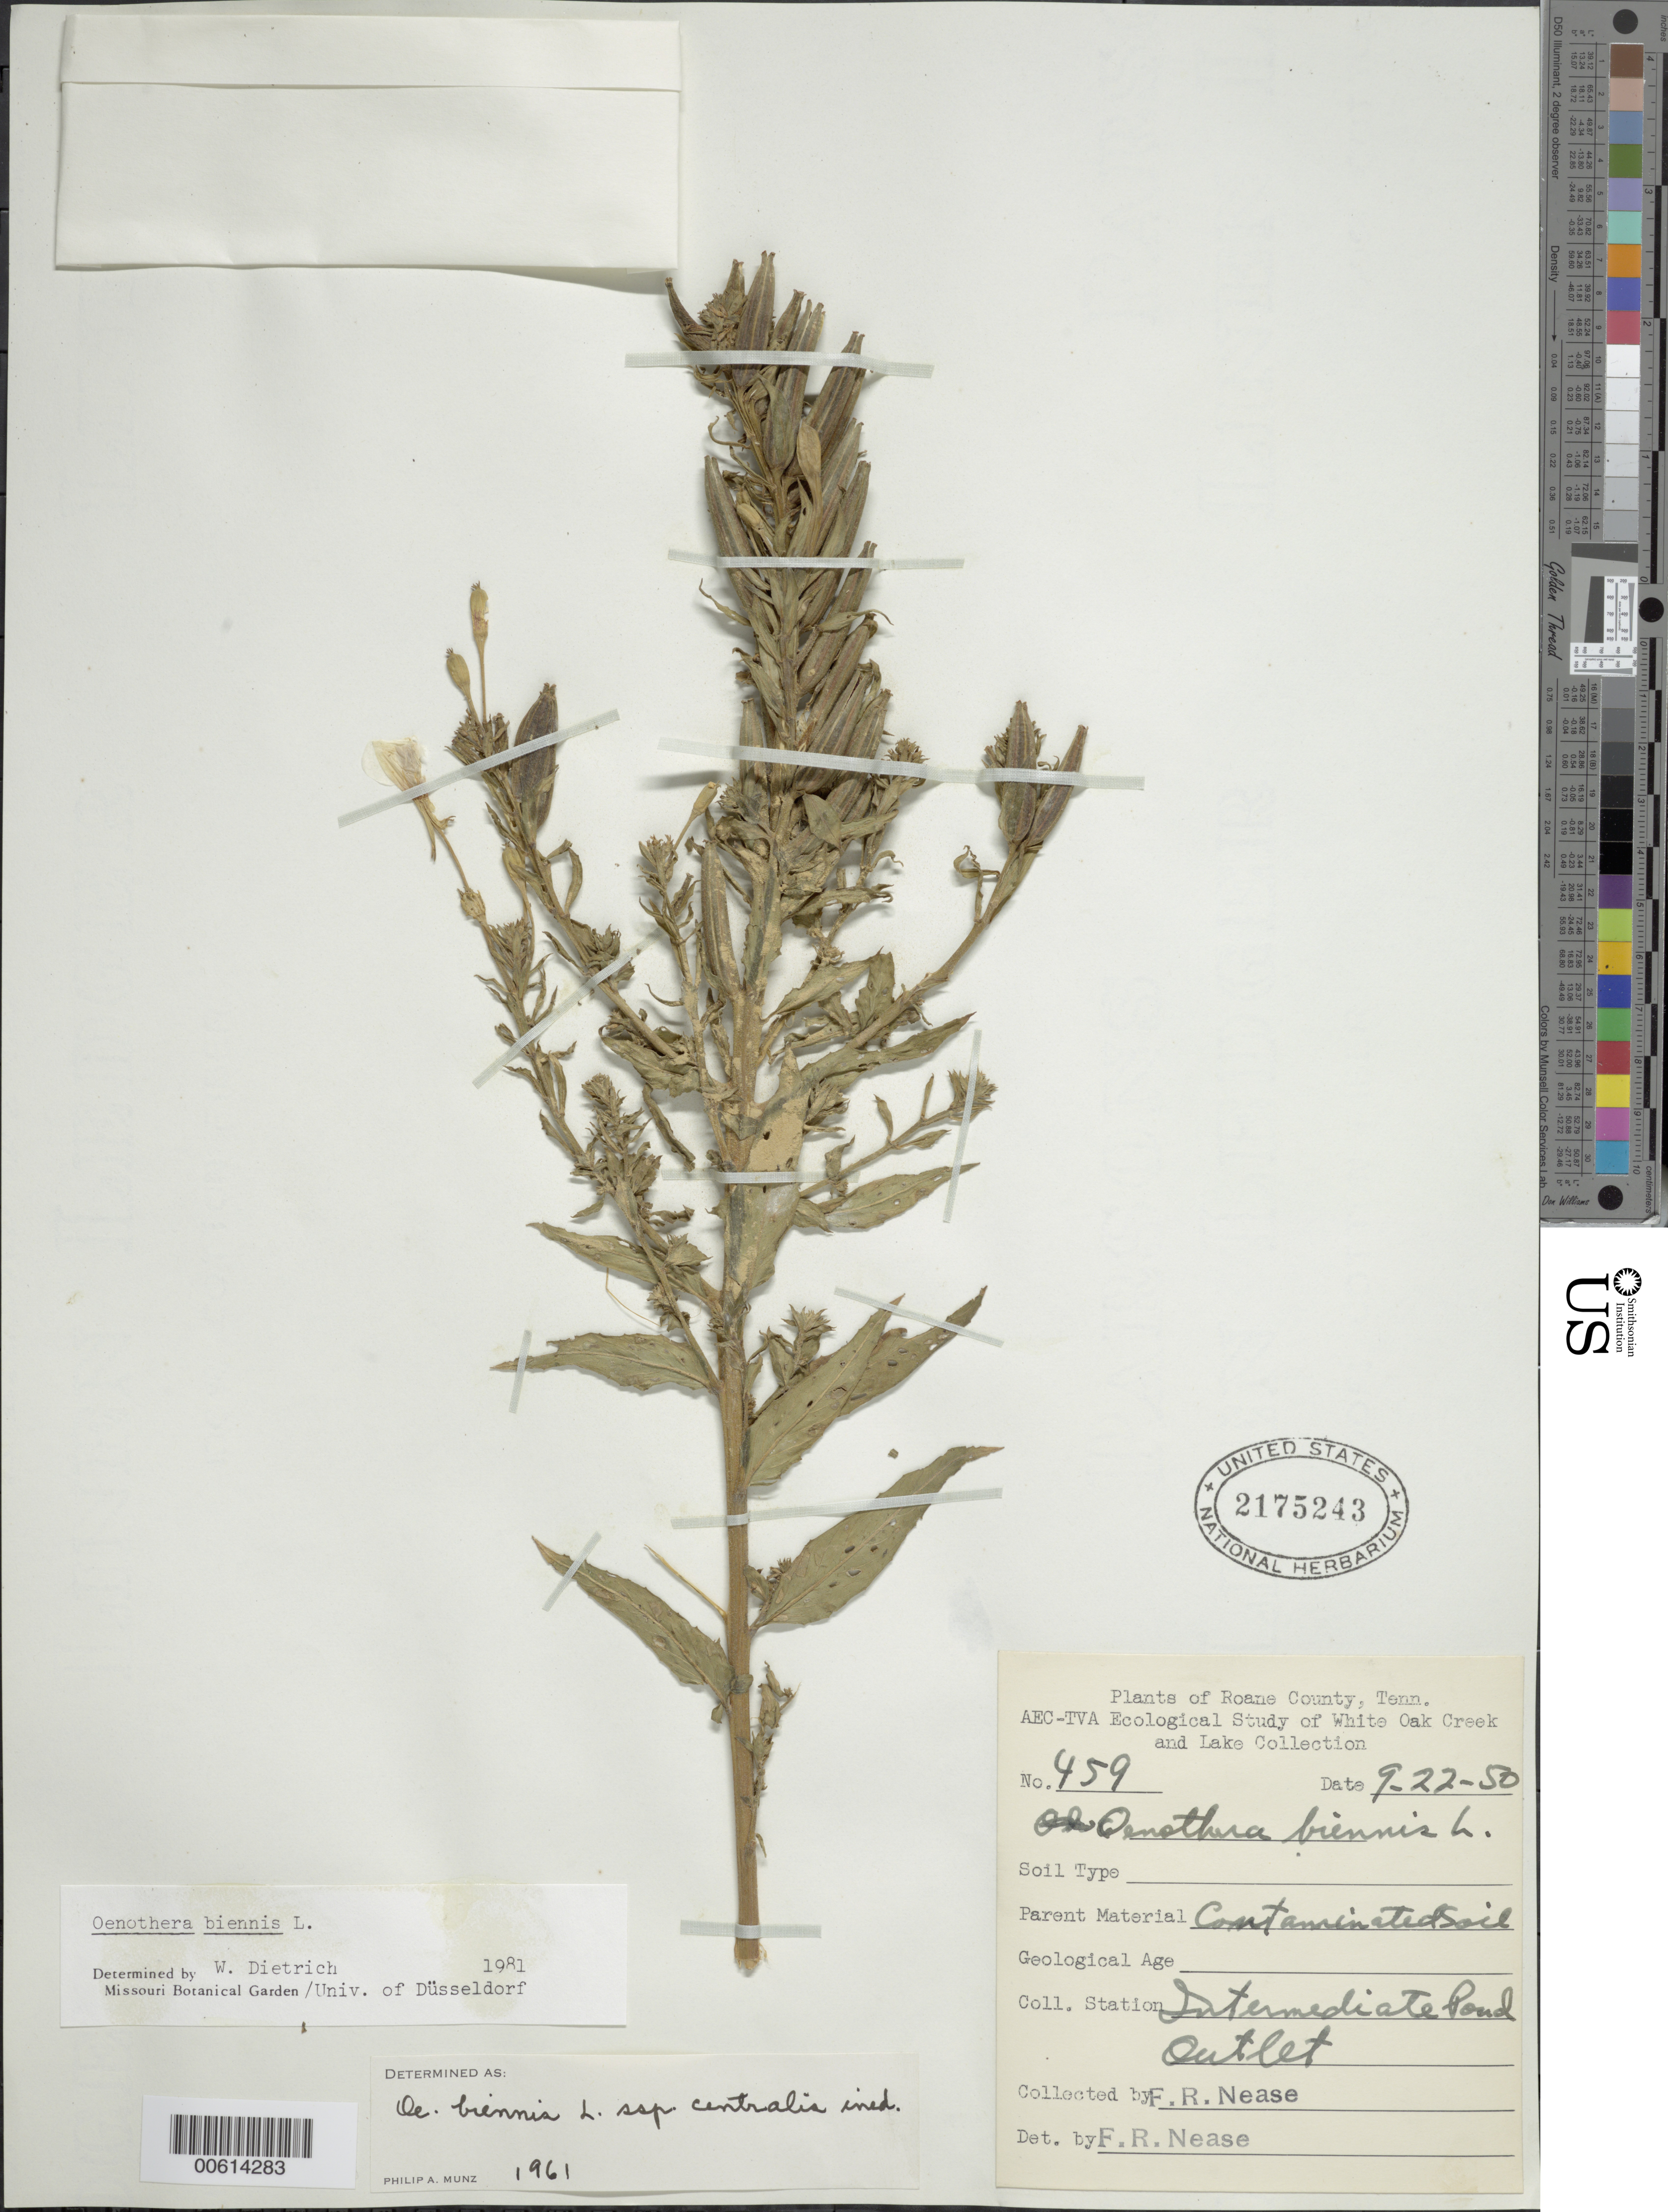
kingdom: Plantae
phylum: Tracheophyta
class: Magnoliopsida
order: Myrtales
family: Onagraceae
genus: Oenothera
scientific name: Oenothera biennis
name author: L.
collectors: F. Nease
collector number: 459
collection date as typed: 22 Sep 1950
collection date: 1950-09-22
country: United States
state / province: Tennessee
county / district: Roane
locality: Intermediate Pond Outlet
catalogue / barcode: US 2175243